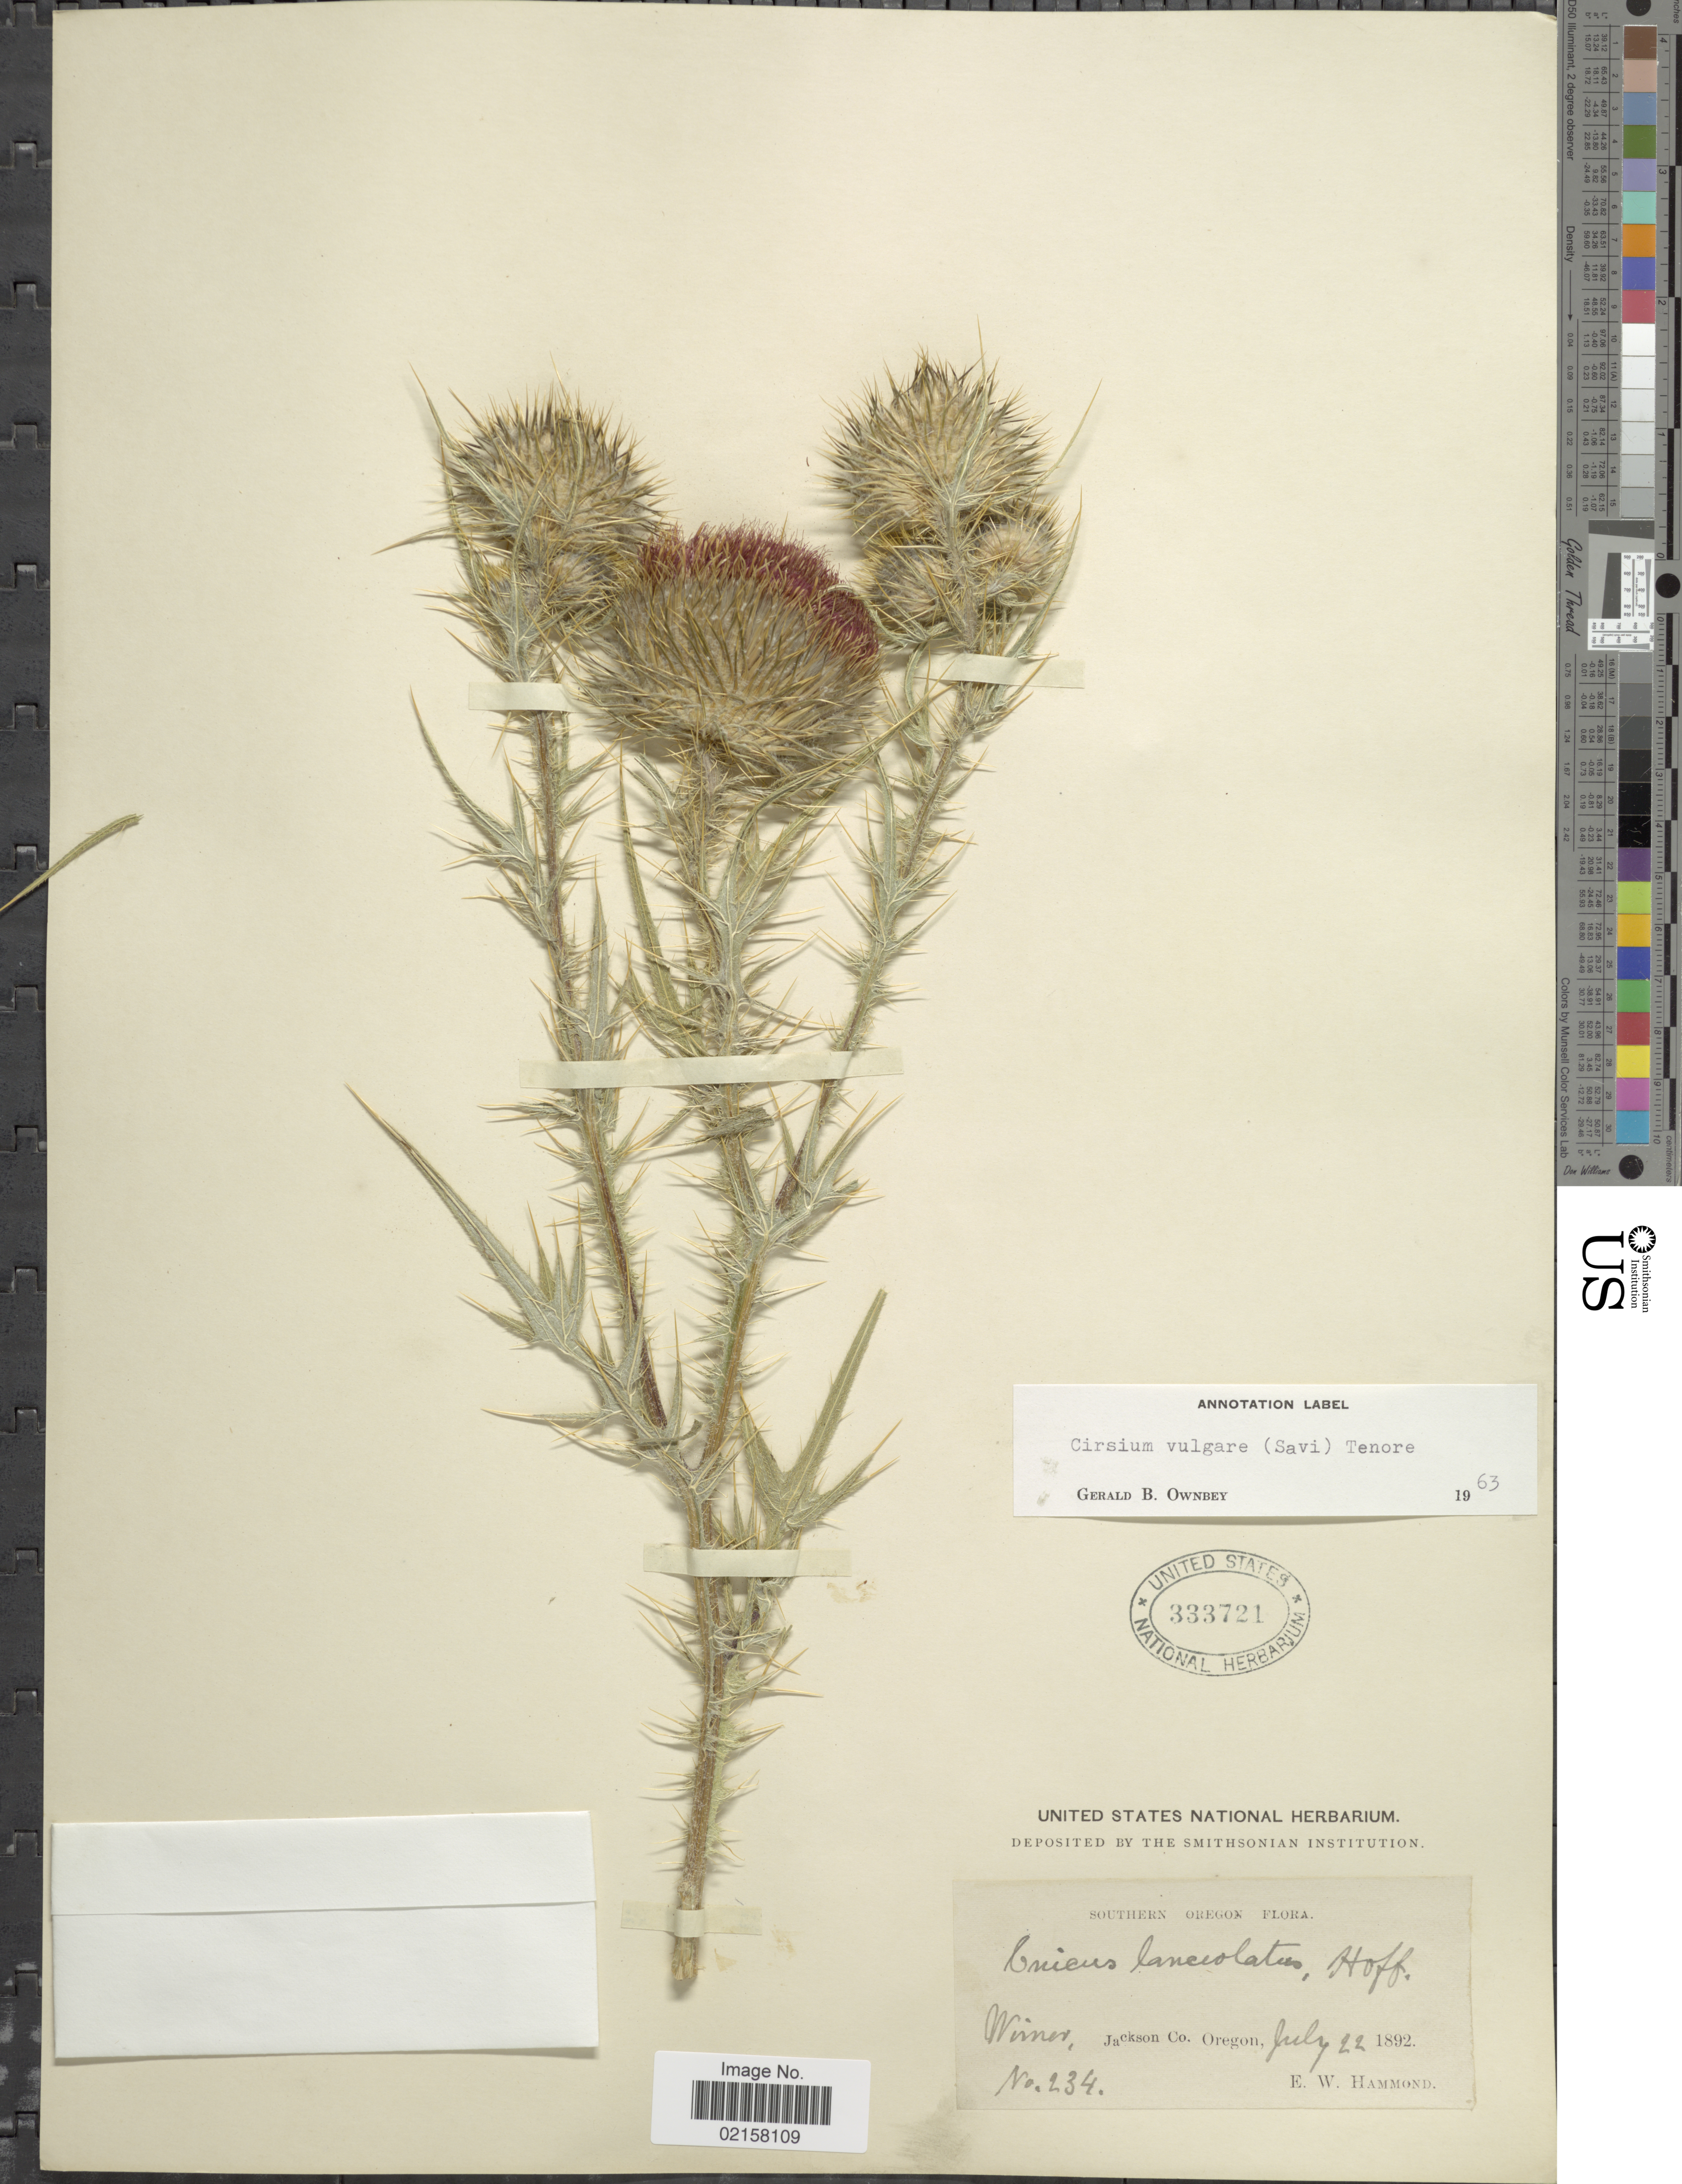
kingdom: Plantae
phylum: Tracheophyta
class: Magnoliopsida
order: Asterales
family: Asteraceae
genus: Cirsium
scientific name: Cirsium vulgare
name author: (Savi) Ten.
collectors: E. Hammond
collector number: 234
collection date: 1892-07-22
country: United States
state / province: Oregon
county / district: Jackson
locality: Southern Oregon, near Wimer, Jackson Co.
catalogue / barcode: US 333721